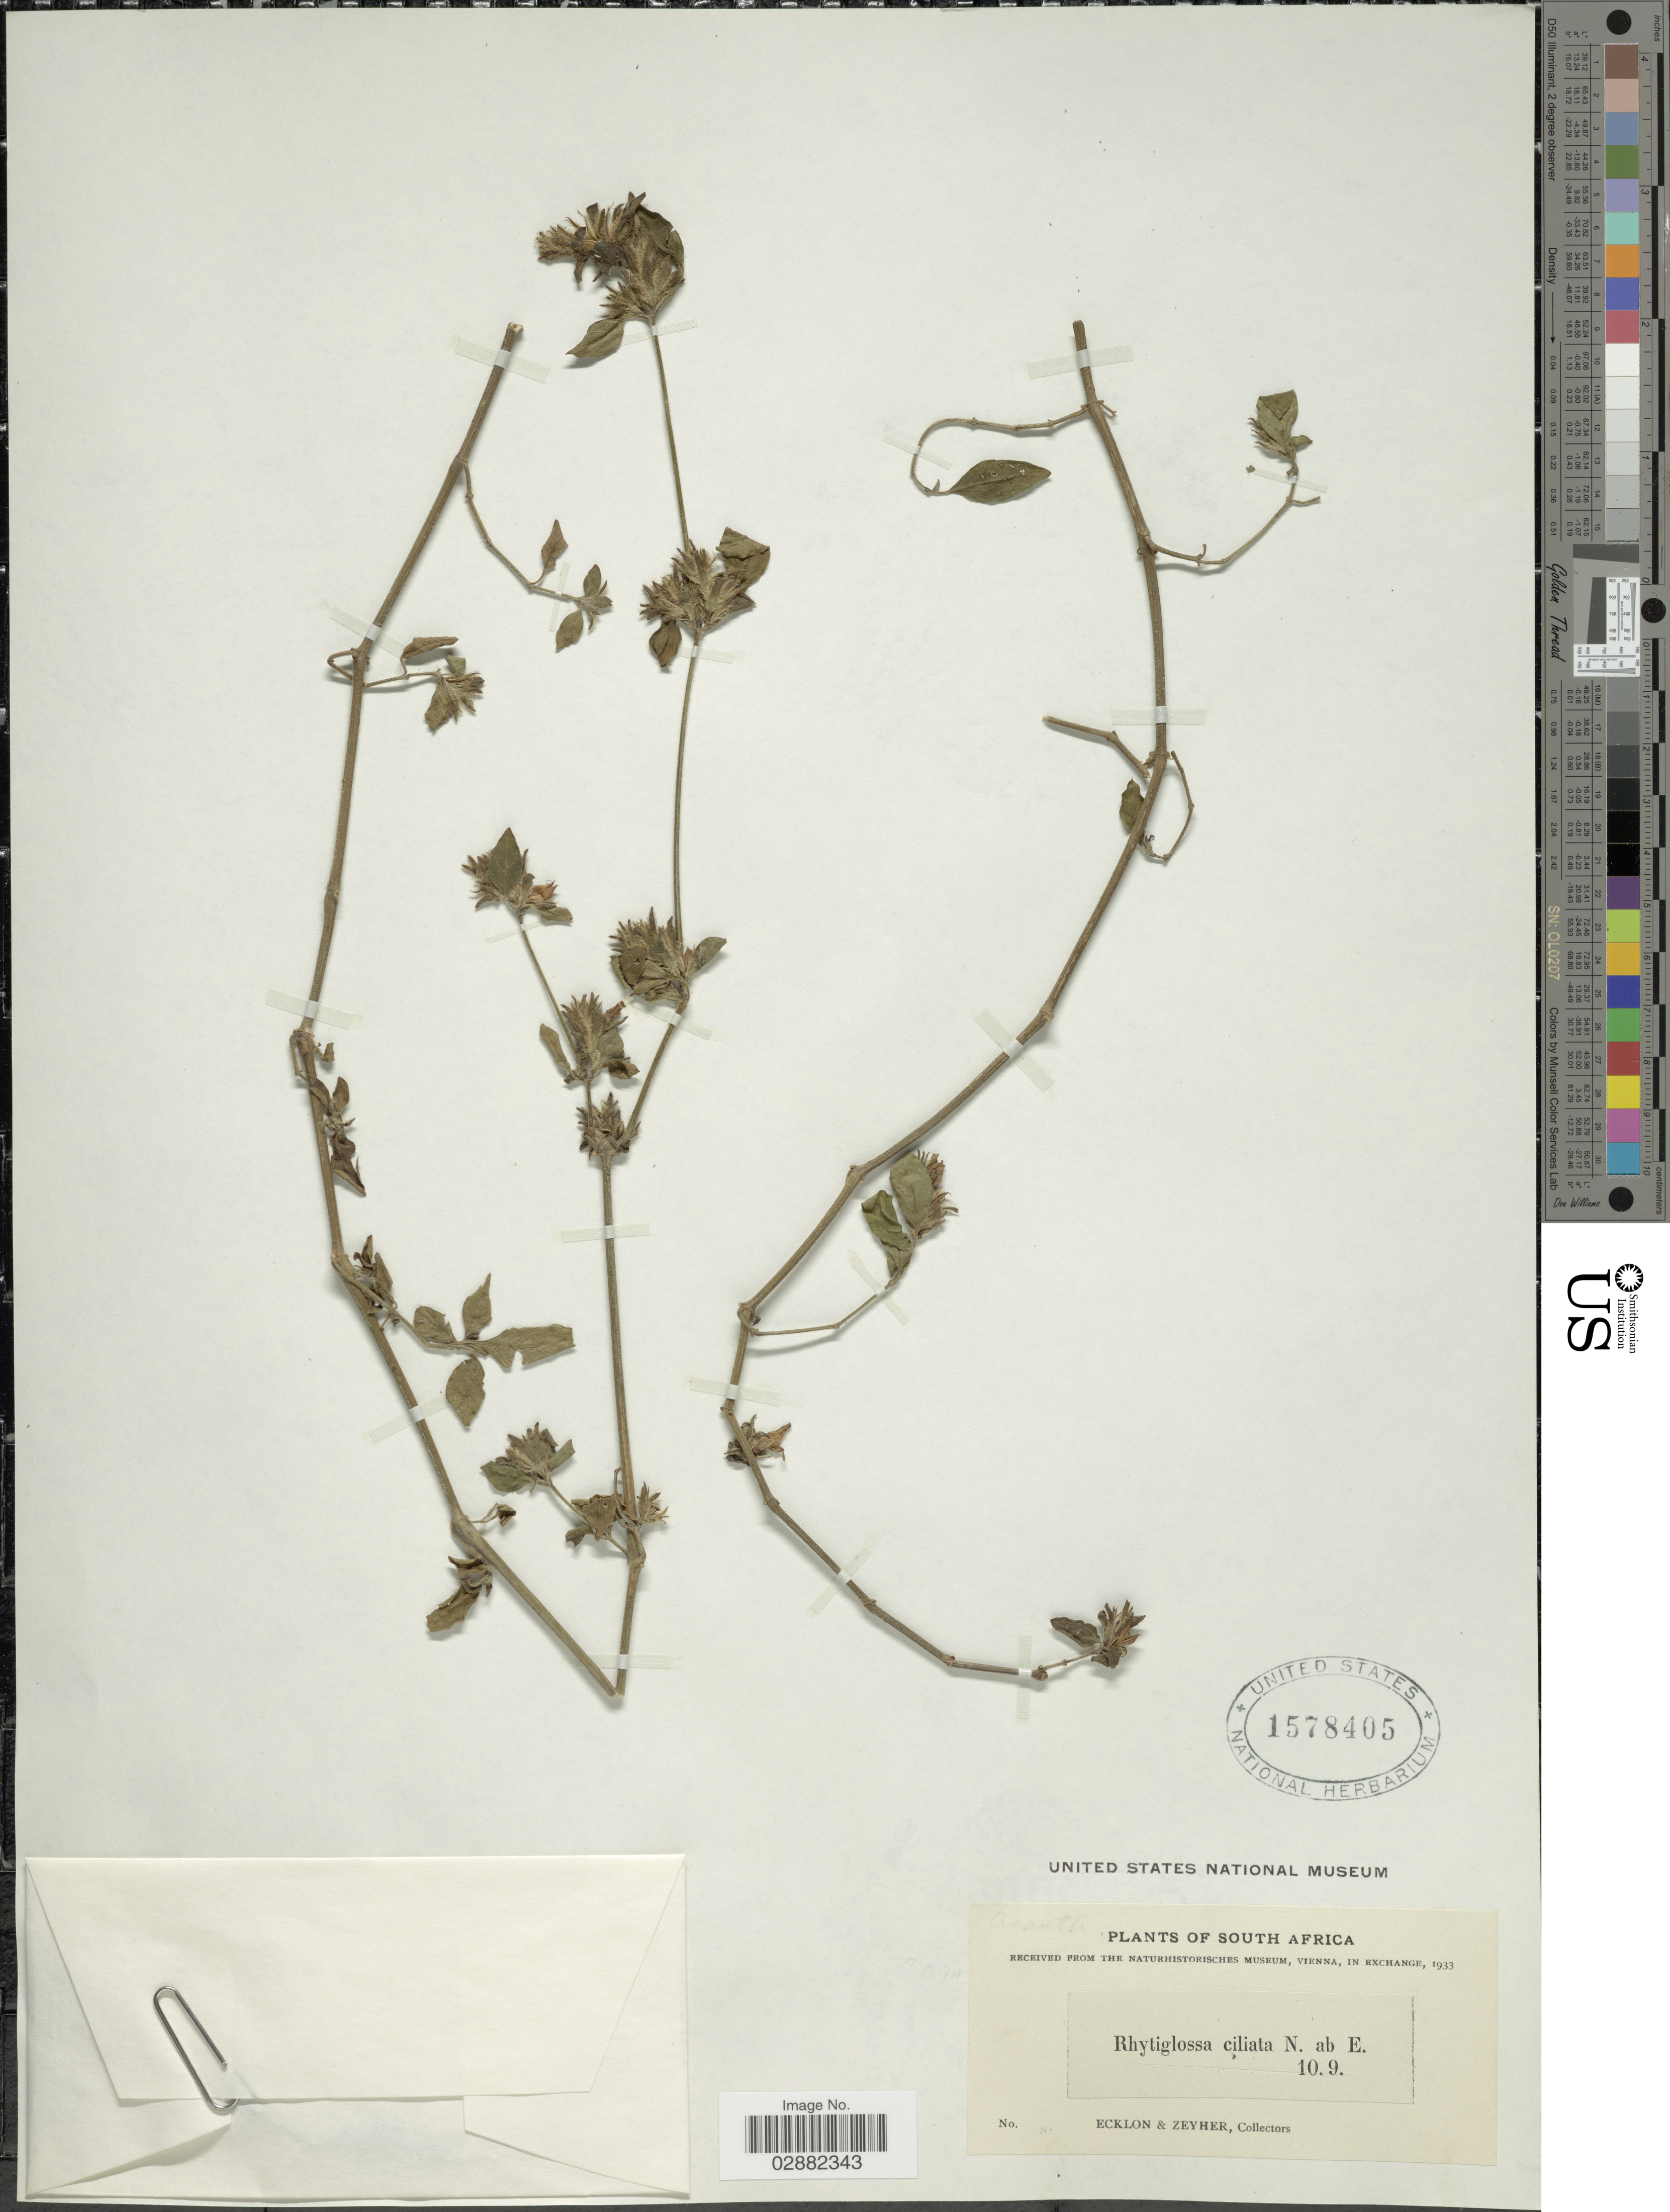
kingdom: Plantae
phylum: Tracheophyta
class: Magnoliopsida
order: Lamiales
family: Acanthaceae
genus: Justicia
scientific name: Justicia ciliata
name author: Jacq.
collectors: -. Ecklon & -. Zeyher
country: South Africa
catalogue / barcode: US 1578405